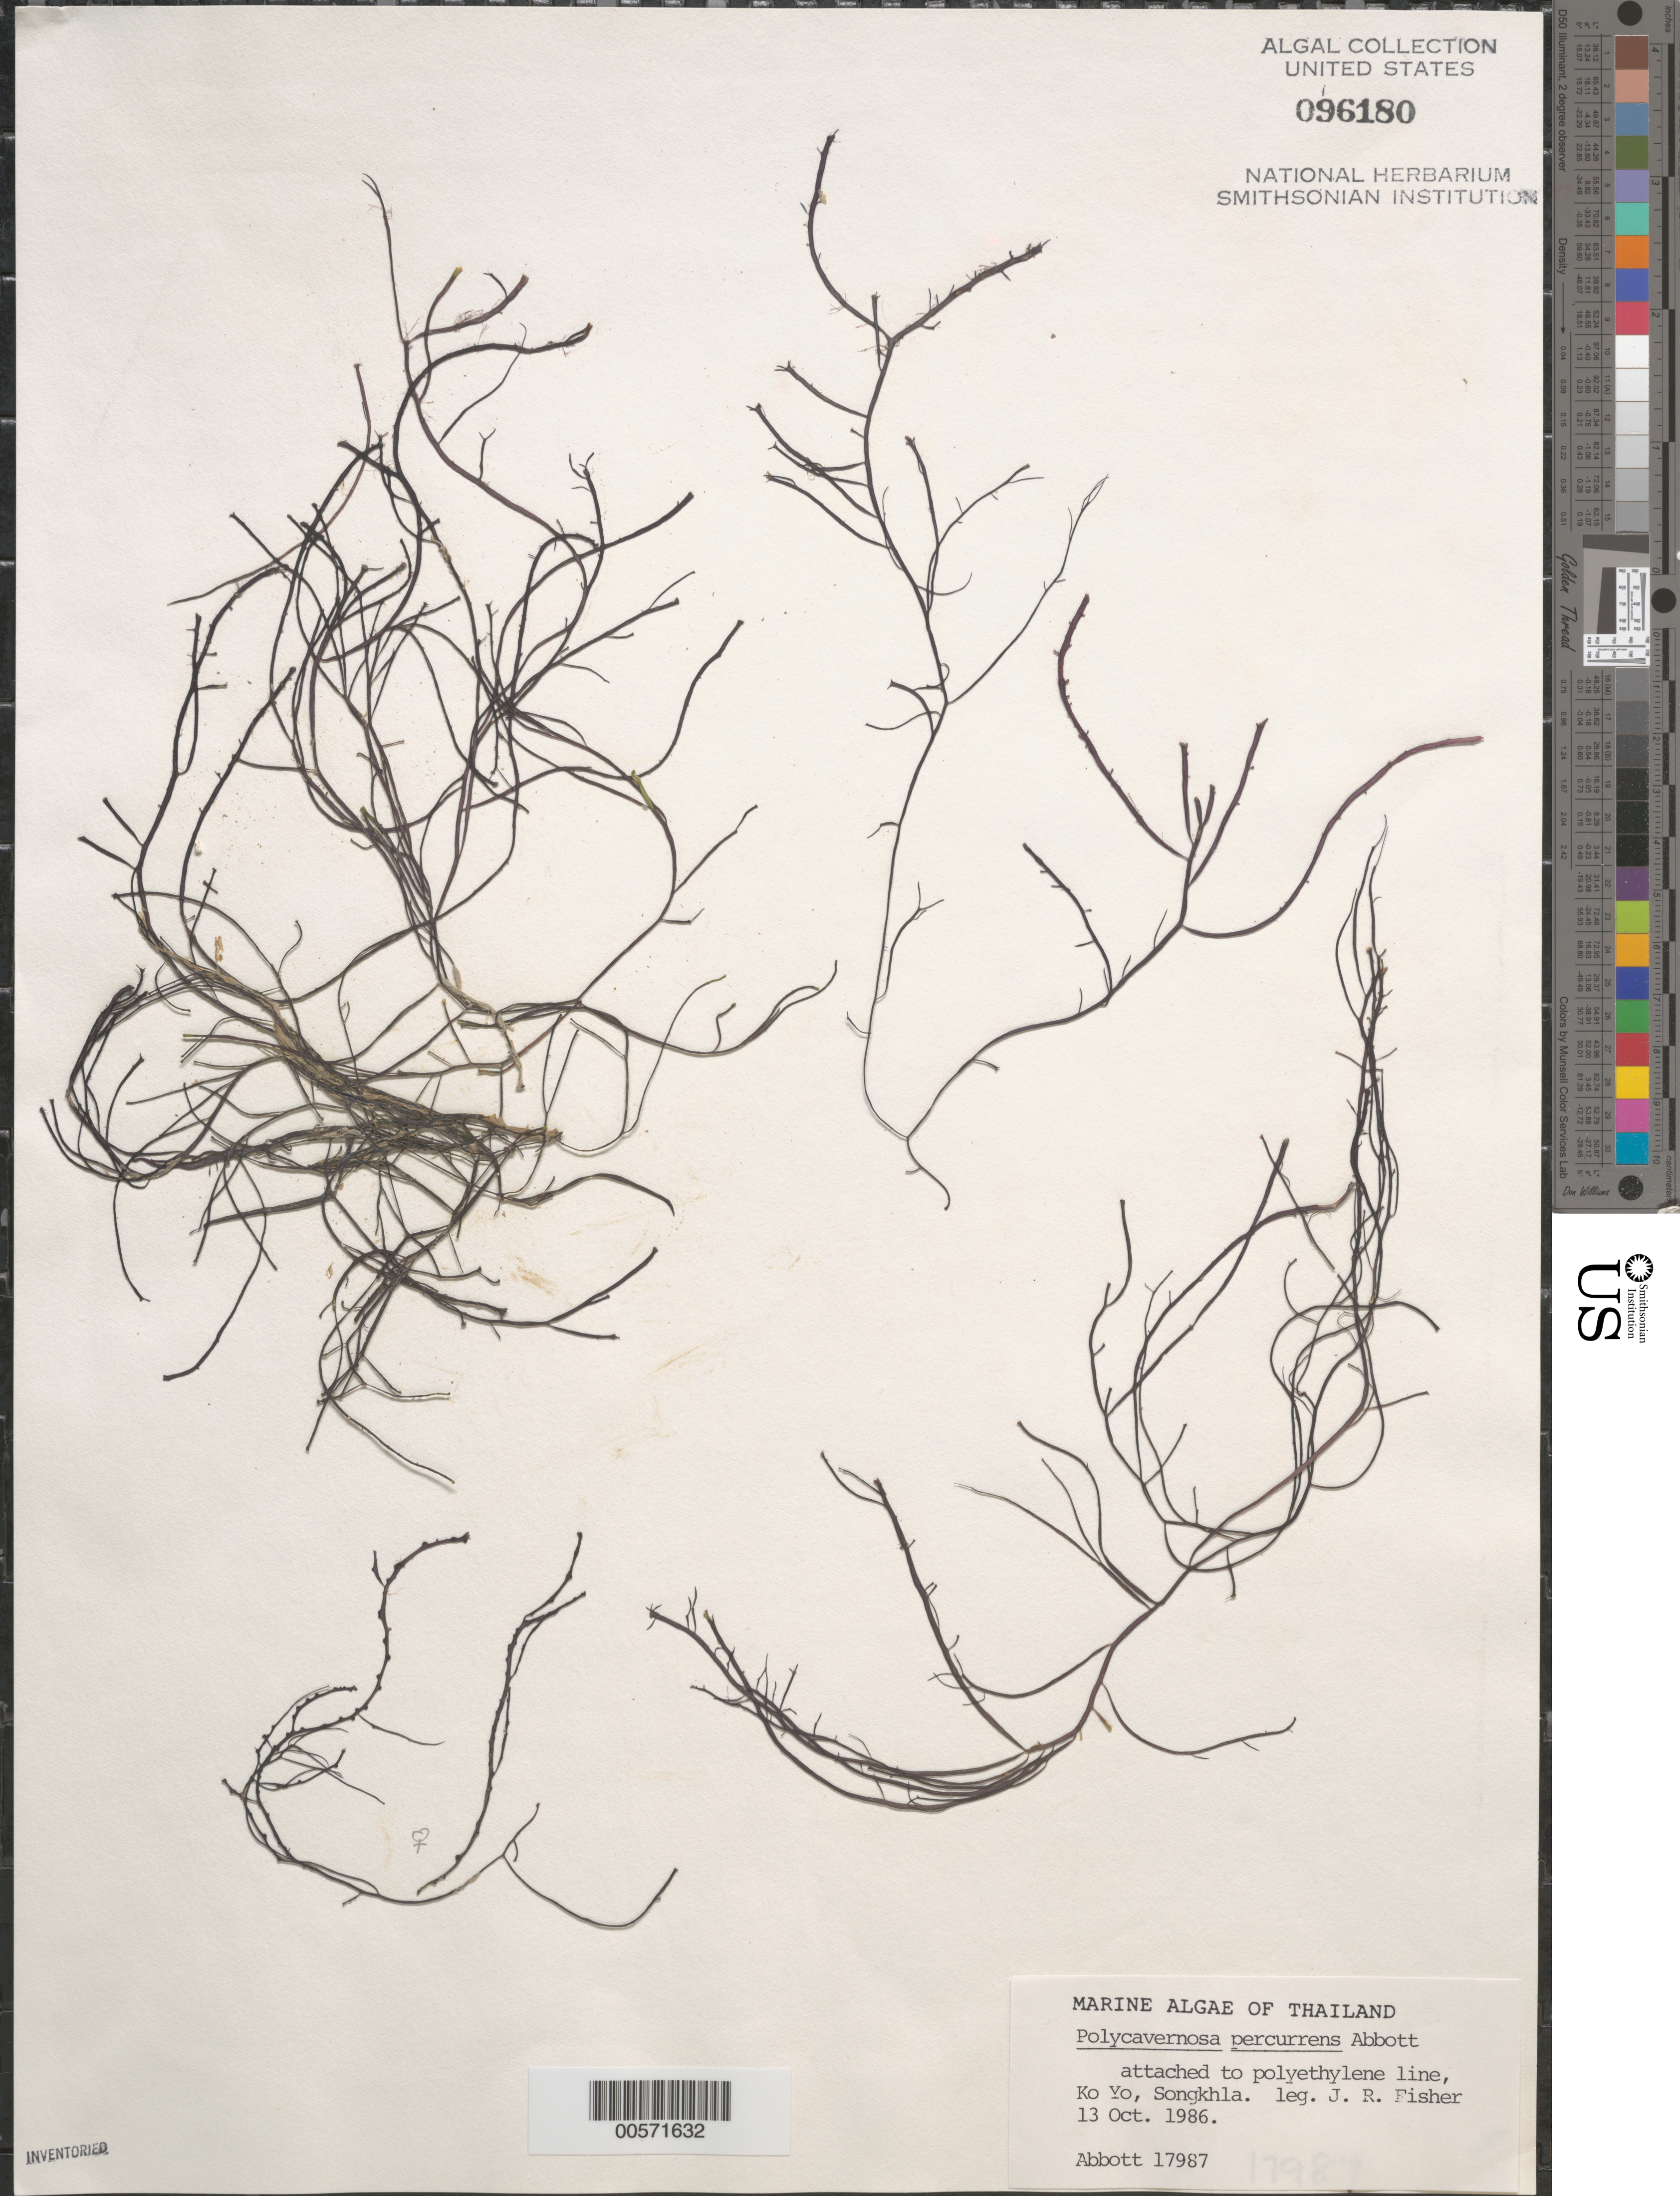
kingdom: Plantae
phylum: Rhodophyta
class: Florideophyceae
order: Gracilariales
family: Gracilariaceae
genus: Gracilaria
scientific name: Gracilaria percurrens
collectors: J. Fisher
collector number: IAA 17987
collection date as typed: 13 Oct 1986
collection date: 1986-10-13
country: Thailand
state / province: Songkhla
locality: Ko Yo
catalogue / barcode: US 96180